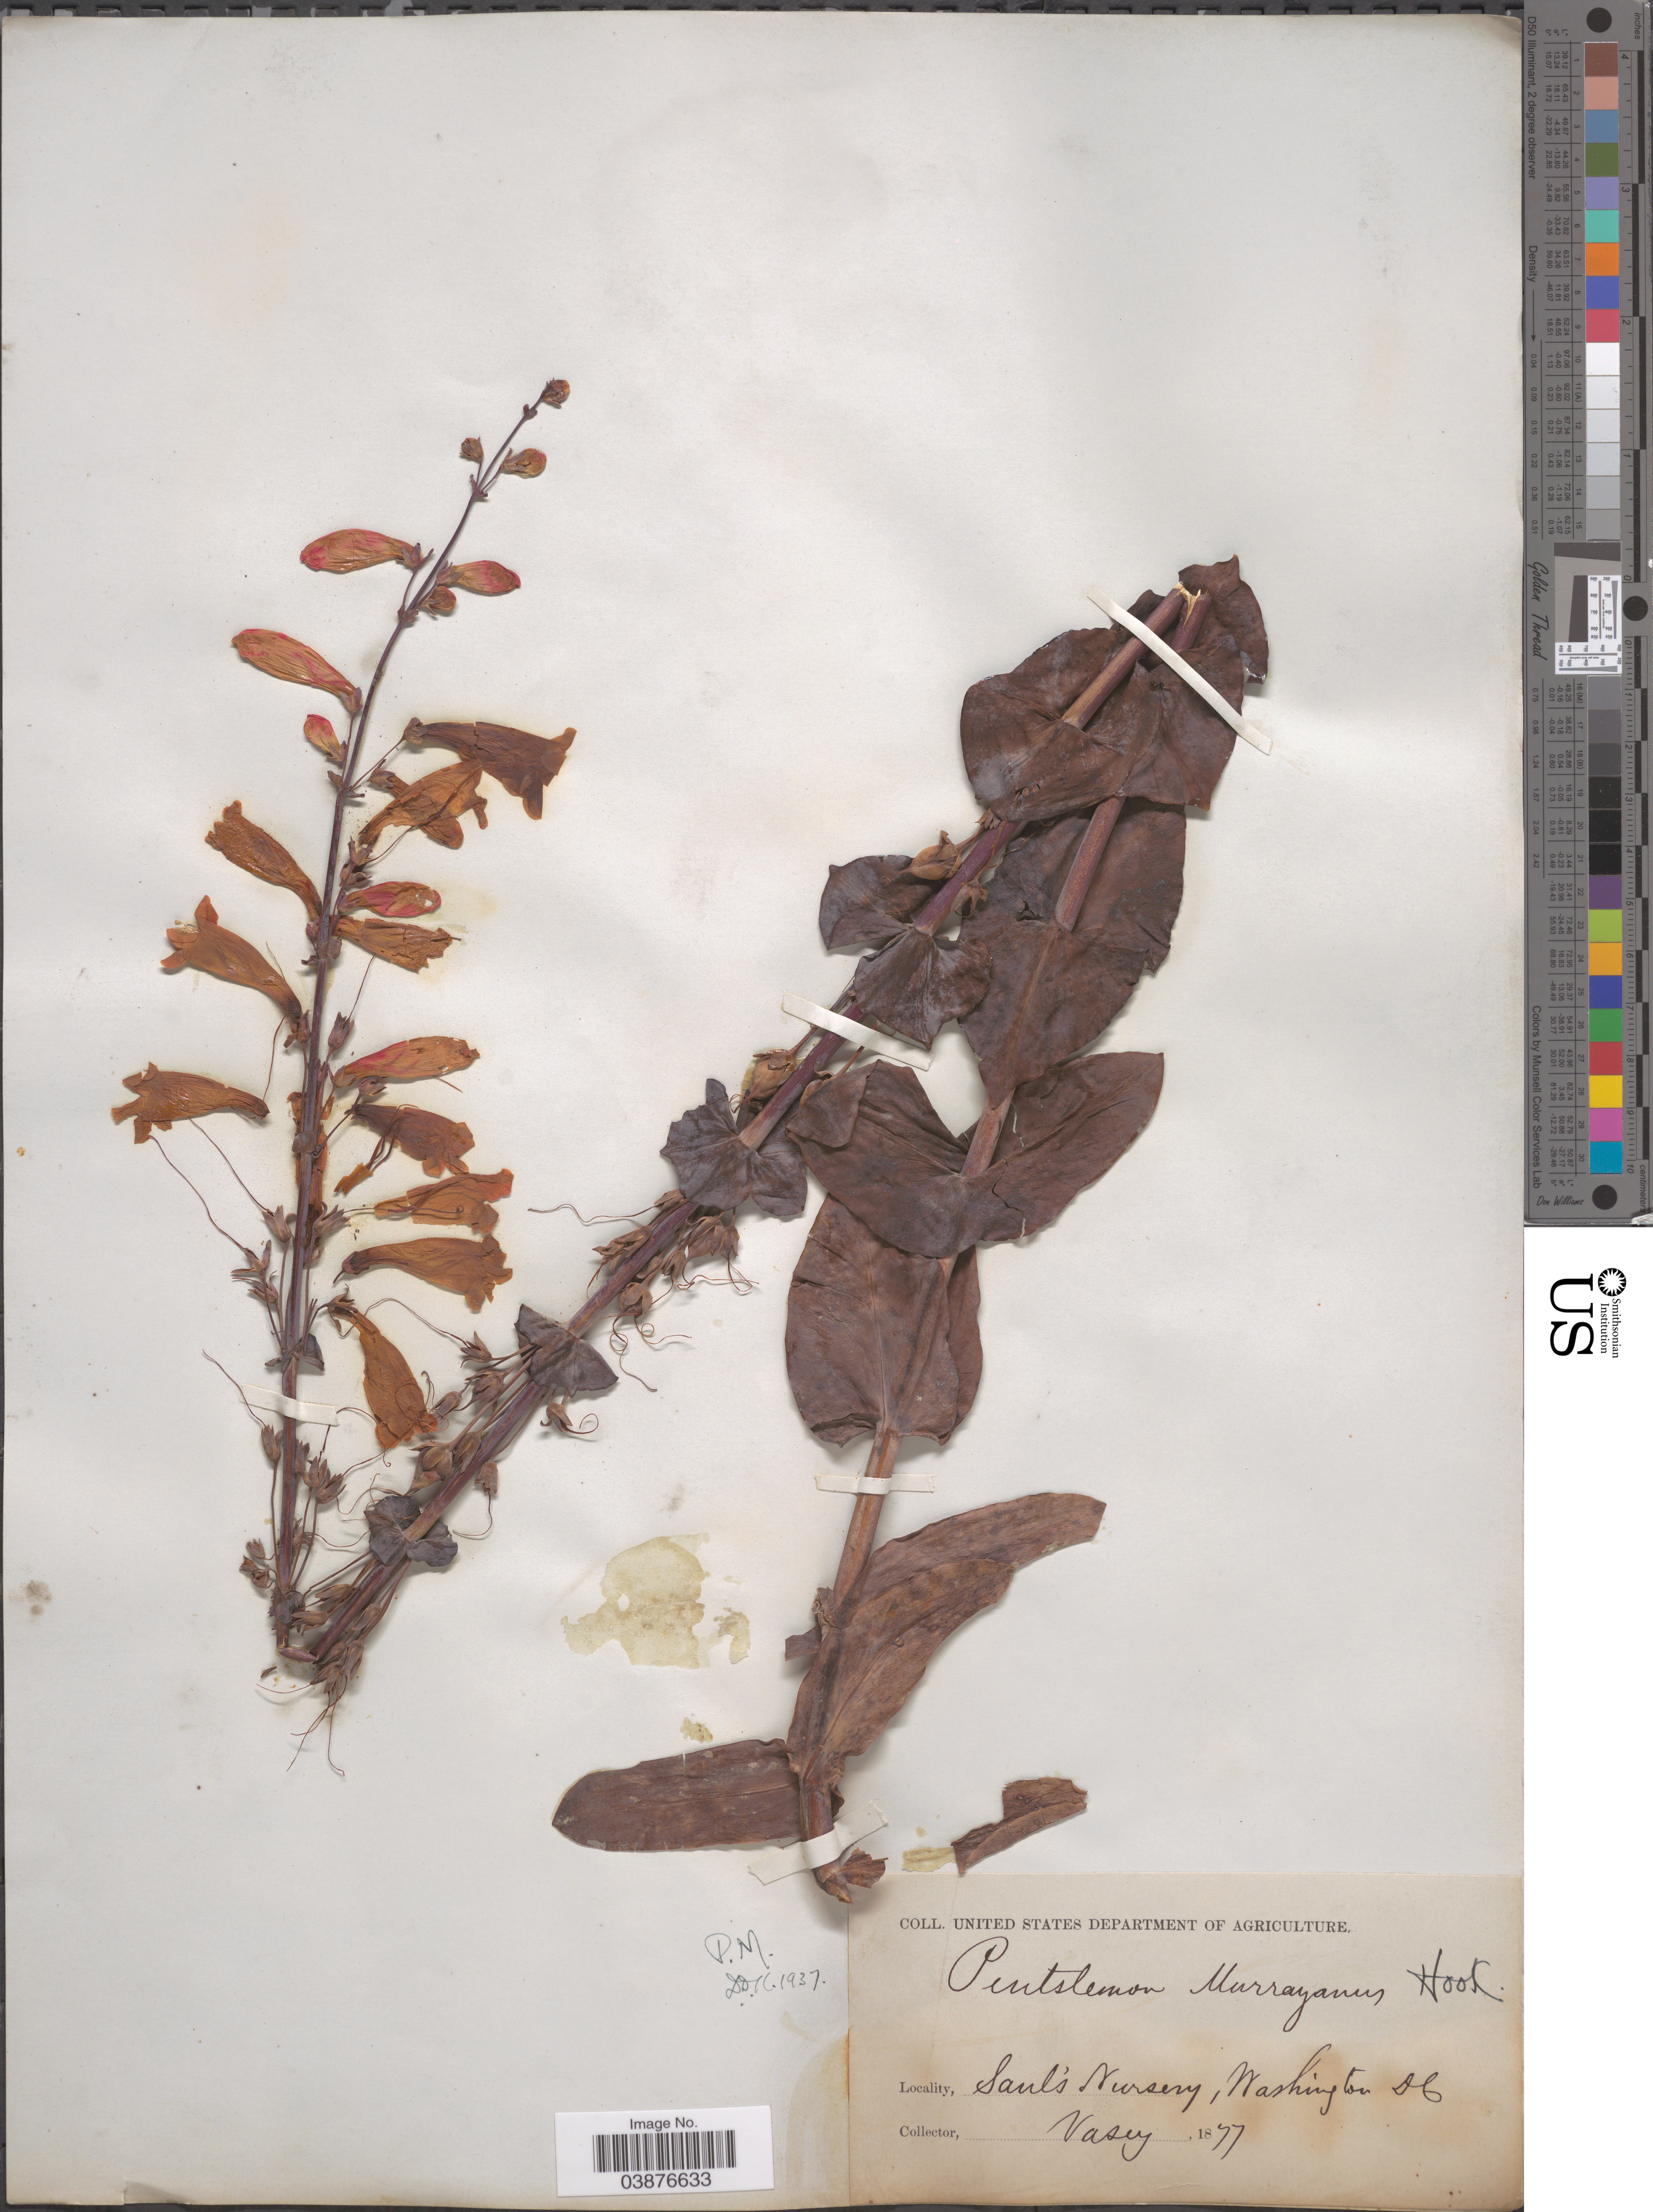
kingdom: Plantae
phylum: Tracheophyta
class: Magnoliopsida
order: Lamiales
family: Plantaginaceae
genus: Penstemon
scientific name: Penstemon murrayanus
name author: Hook.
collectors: Vasey, --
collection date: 1877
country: United States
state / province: District of Columbia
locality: Saul's Nursery.